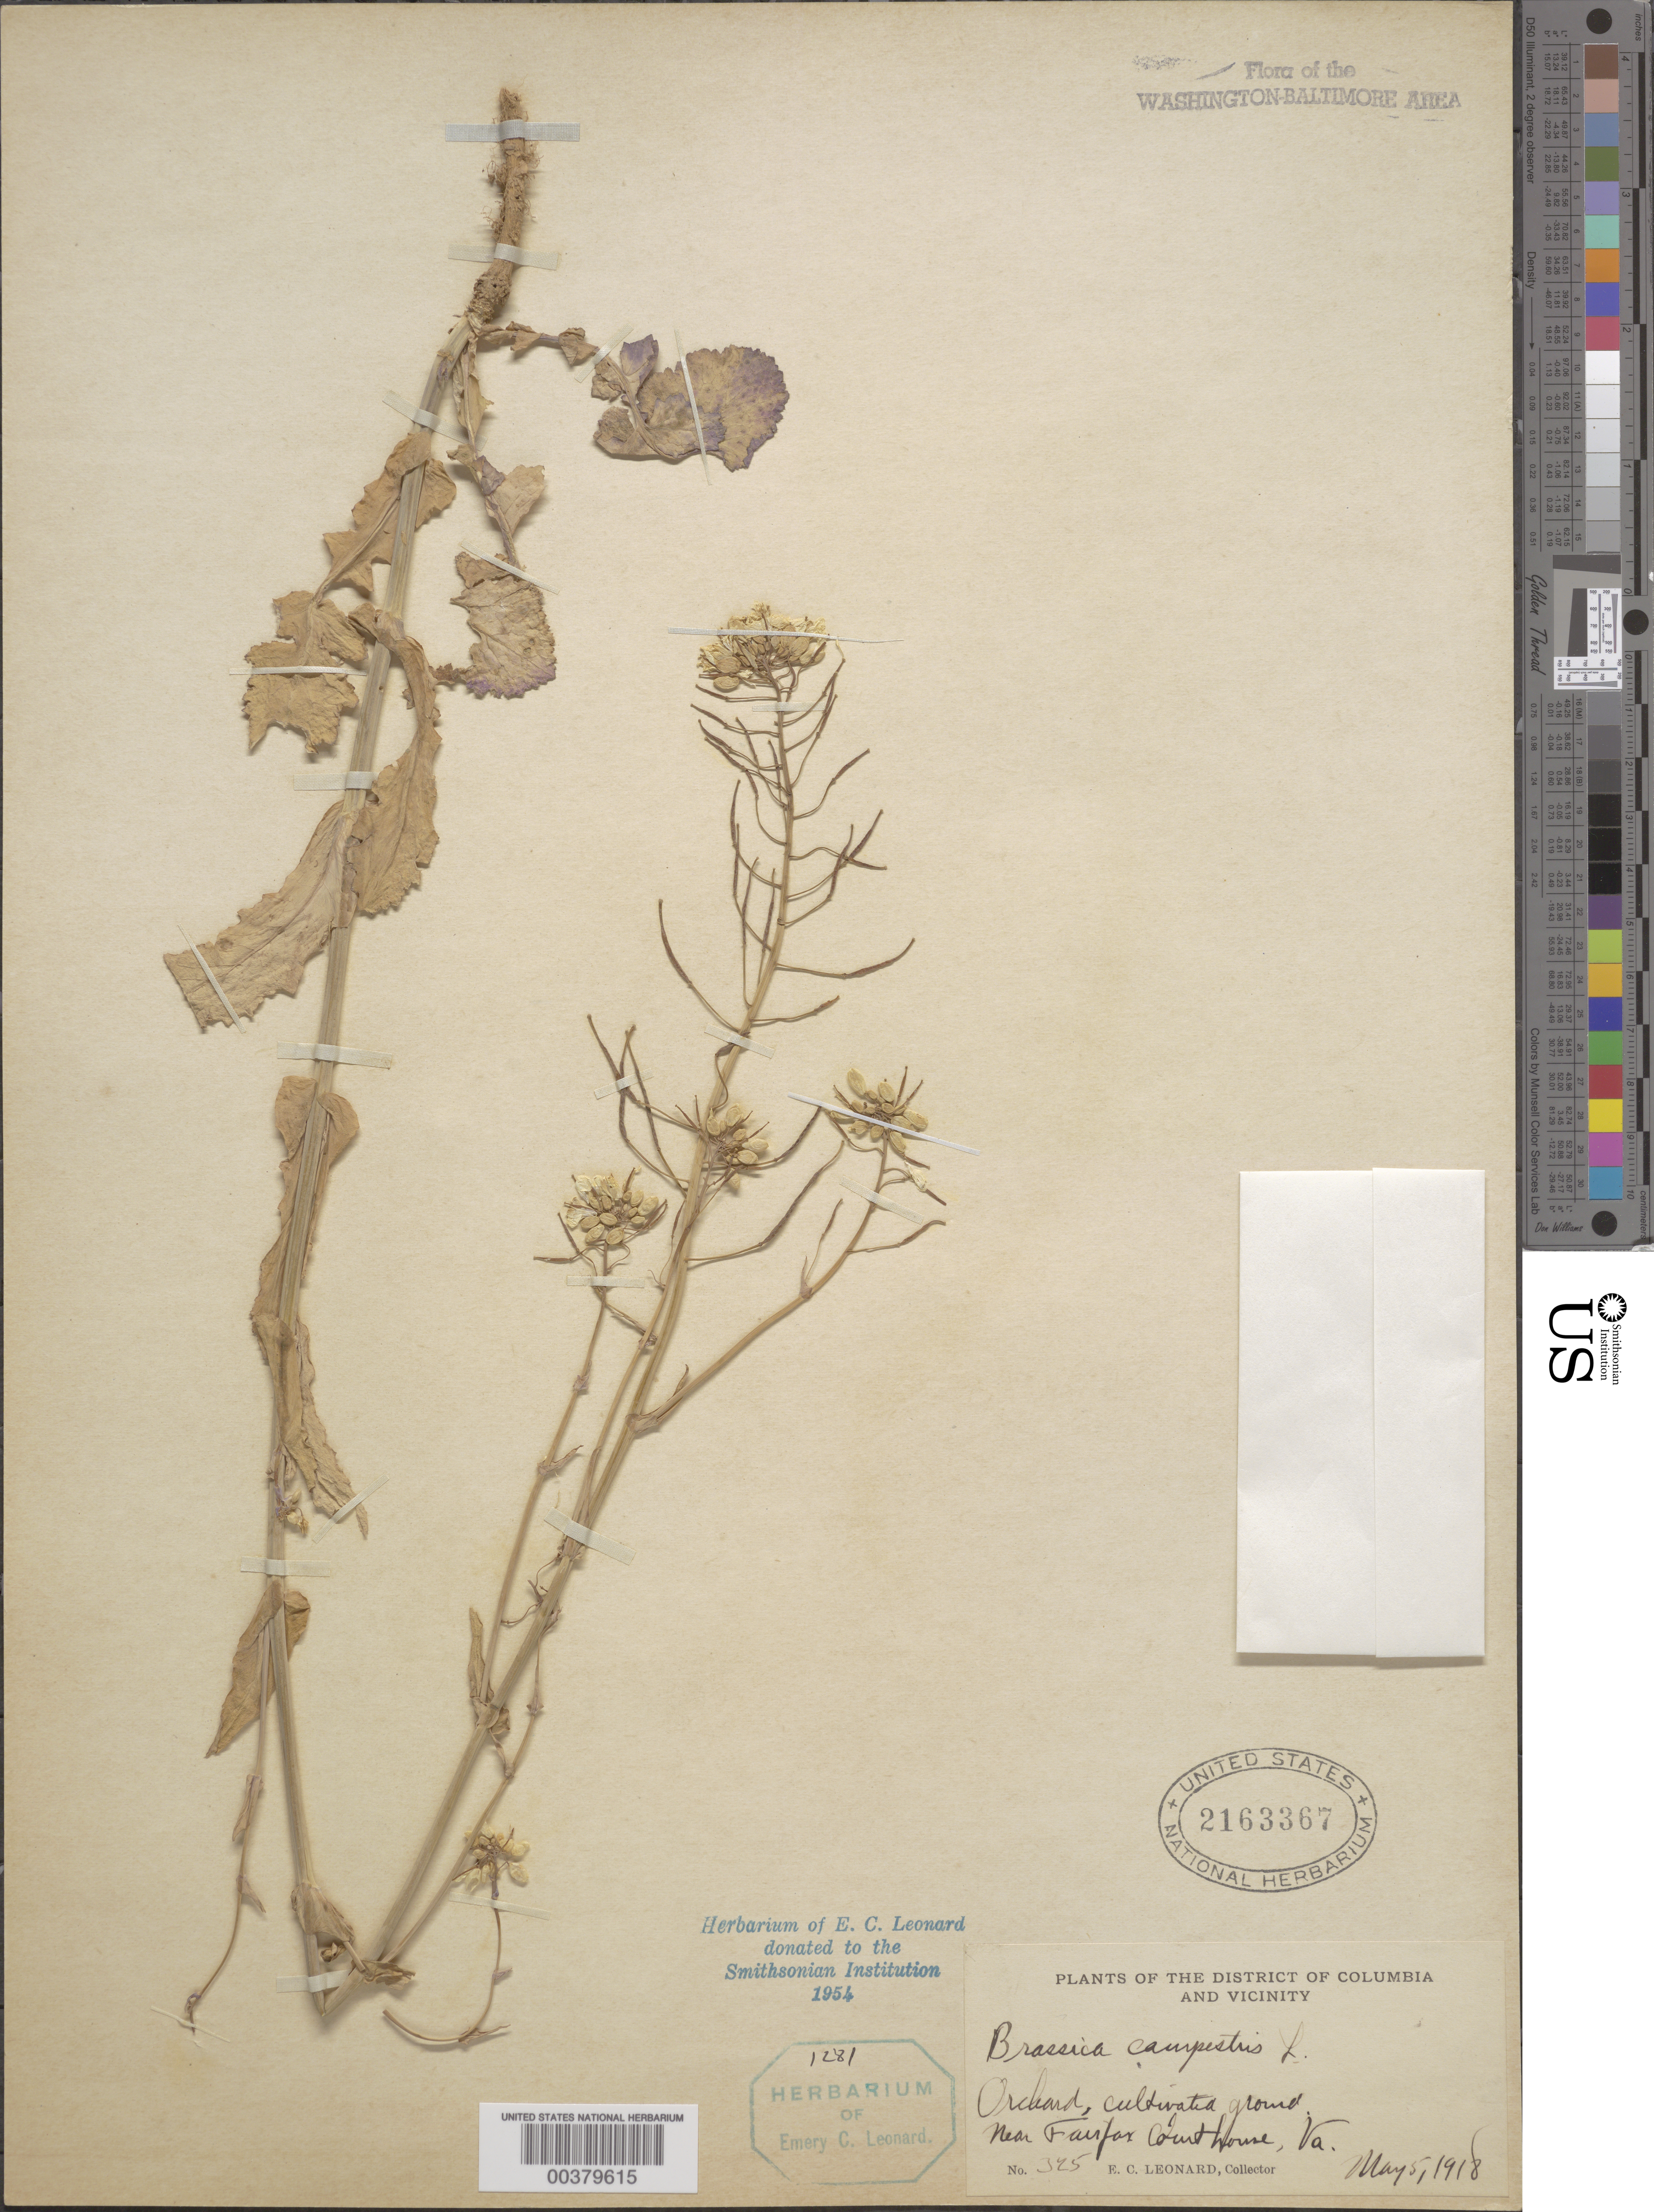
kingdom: Plantae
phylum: Tracheophyta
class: Magnoliopsida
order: Brassicales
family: Brassicaceae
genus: Brassica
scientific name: Brassica rapa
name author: L.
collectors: E. C. Leonard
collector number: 325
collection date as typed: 05 May 1918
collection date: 1918-05-05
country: United States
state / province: Virginia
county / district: Fairfax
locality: Fairfax Courthouse vicinity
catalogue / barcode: US 2163367